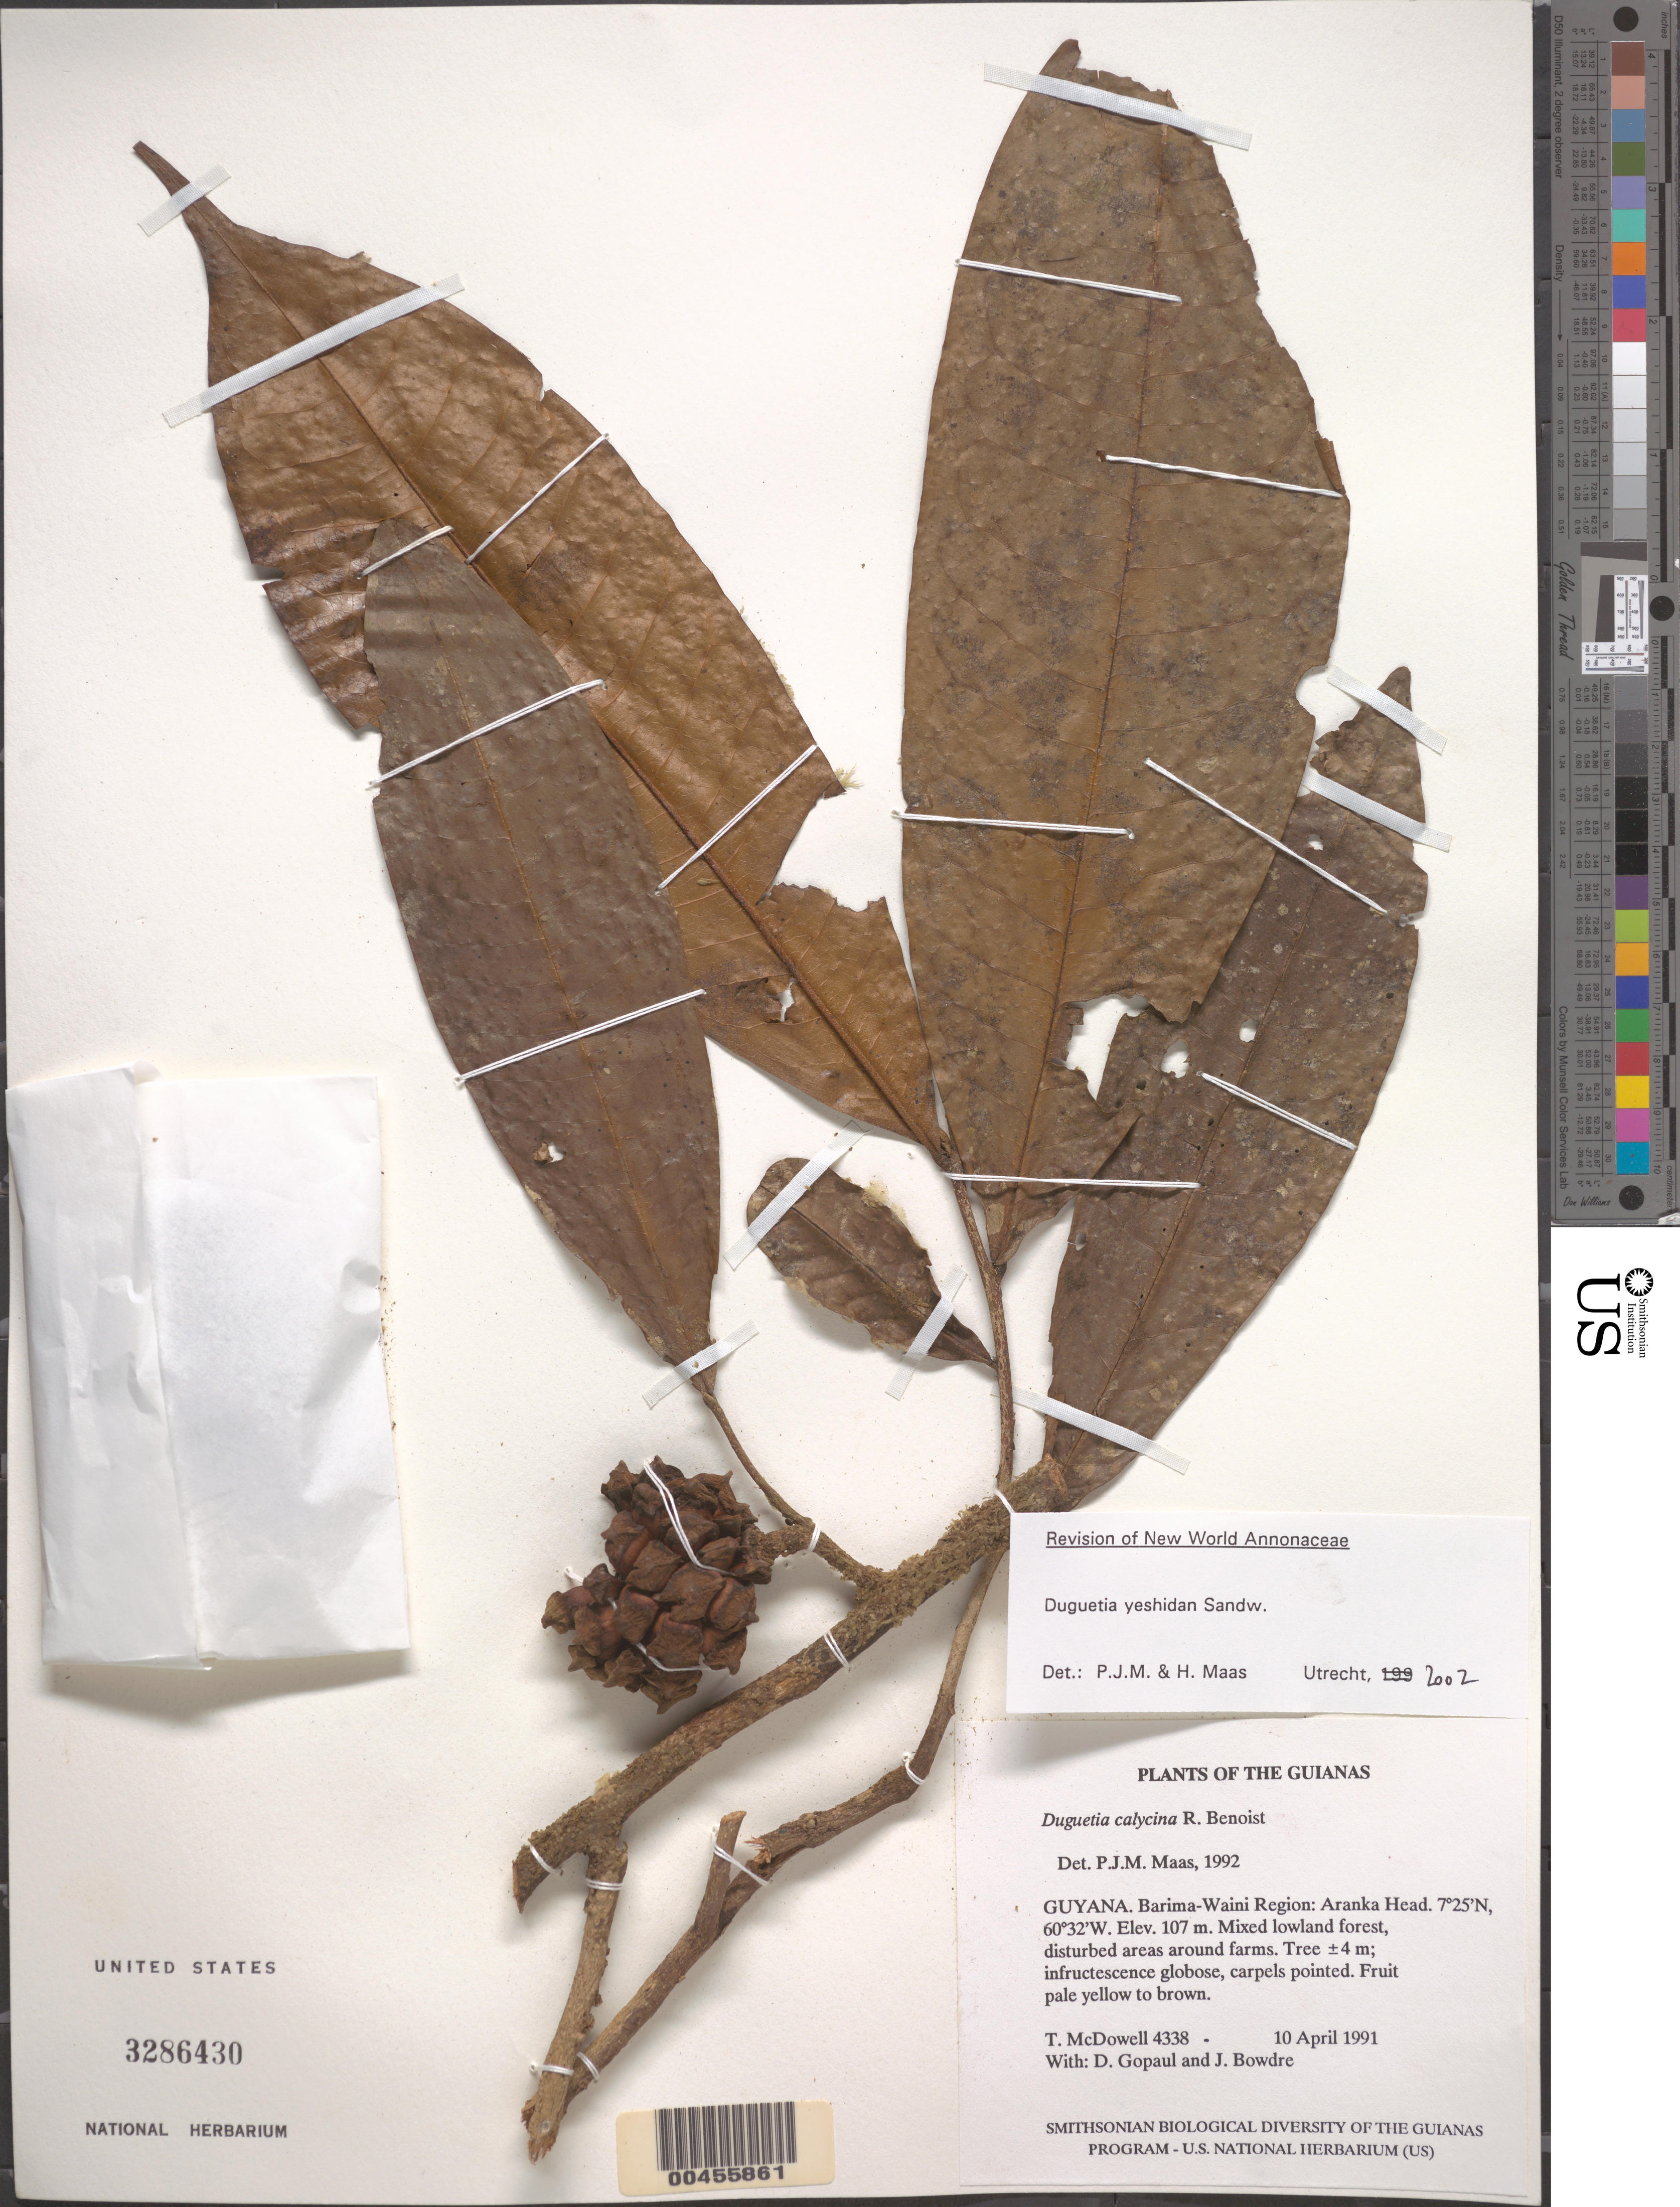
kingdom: Plantae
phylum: Tracheophyta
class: Magnoliopsida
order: Magnoliales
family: Annonaceae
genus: Duguetia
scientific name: Duguetia yeshidan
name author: Sandwith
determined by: Maas, Paul J.; Maas, H.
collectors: T. McDowell, D. Gopaul & J. Bowdre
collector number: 4338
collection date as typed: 10 April 1991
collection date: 1991-04-10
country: Guyana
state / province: Barima-Waini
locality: Aranka Head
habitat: Mixed lowland forest, disturbed areas around farms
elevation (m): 107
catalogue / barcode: US 3286430